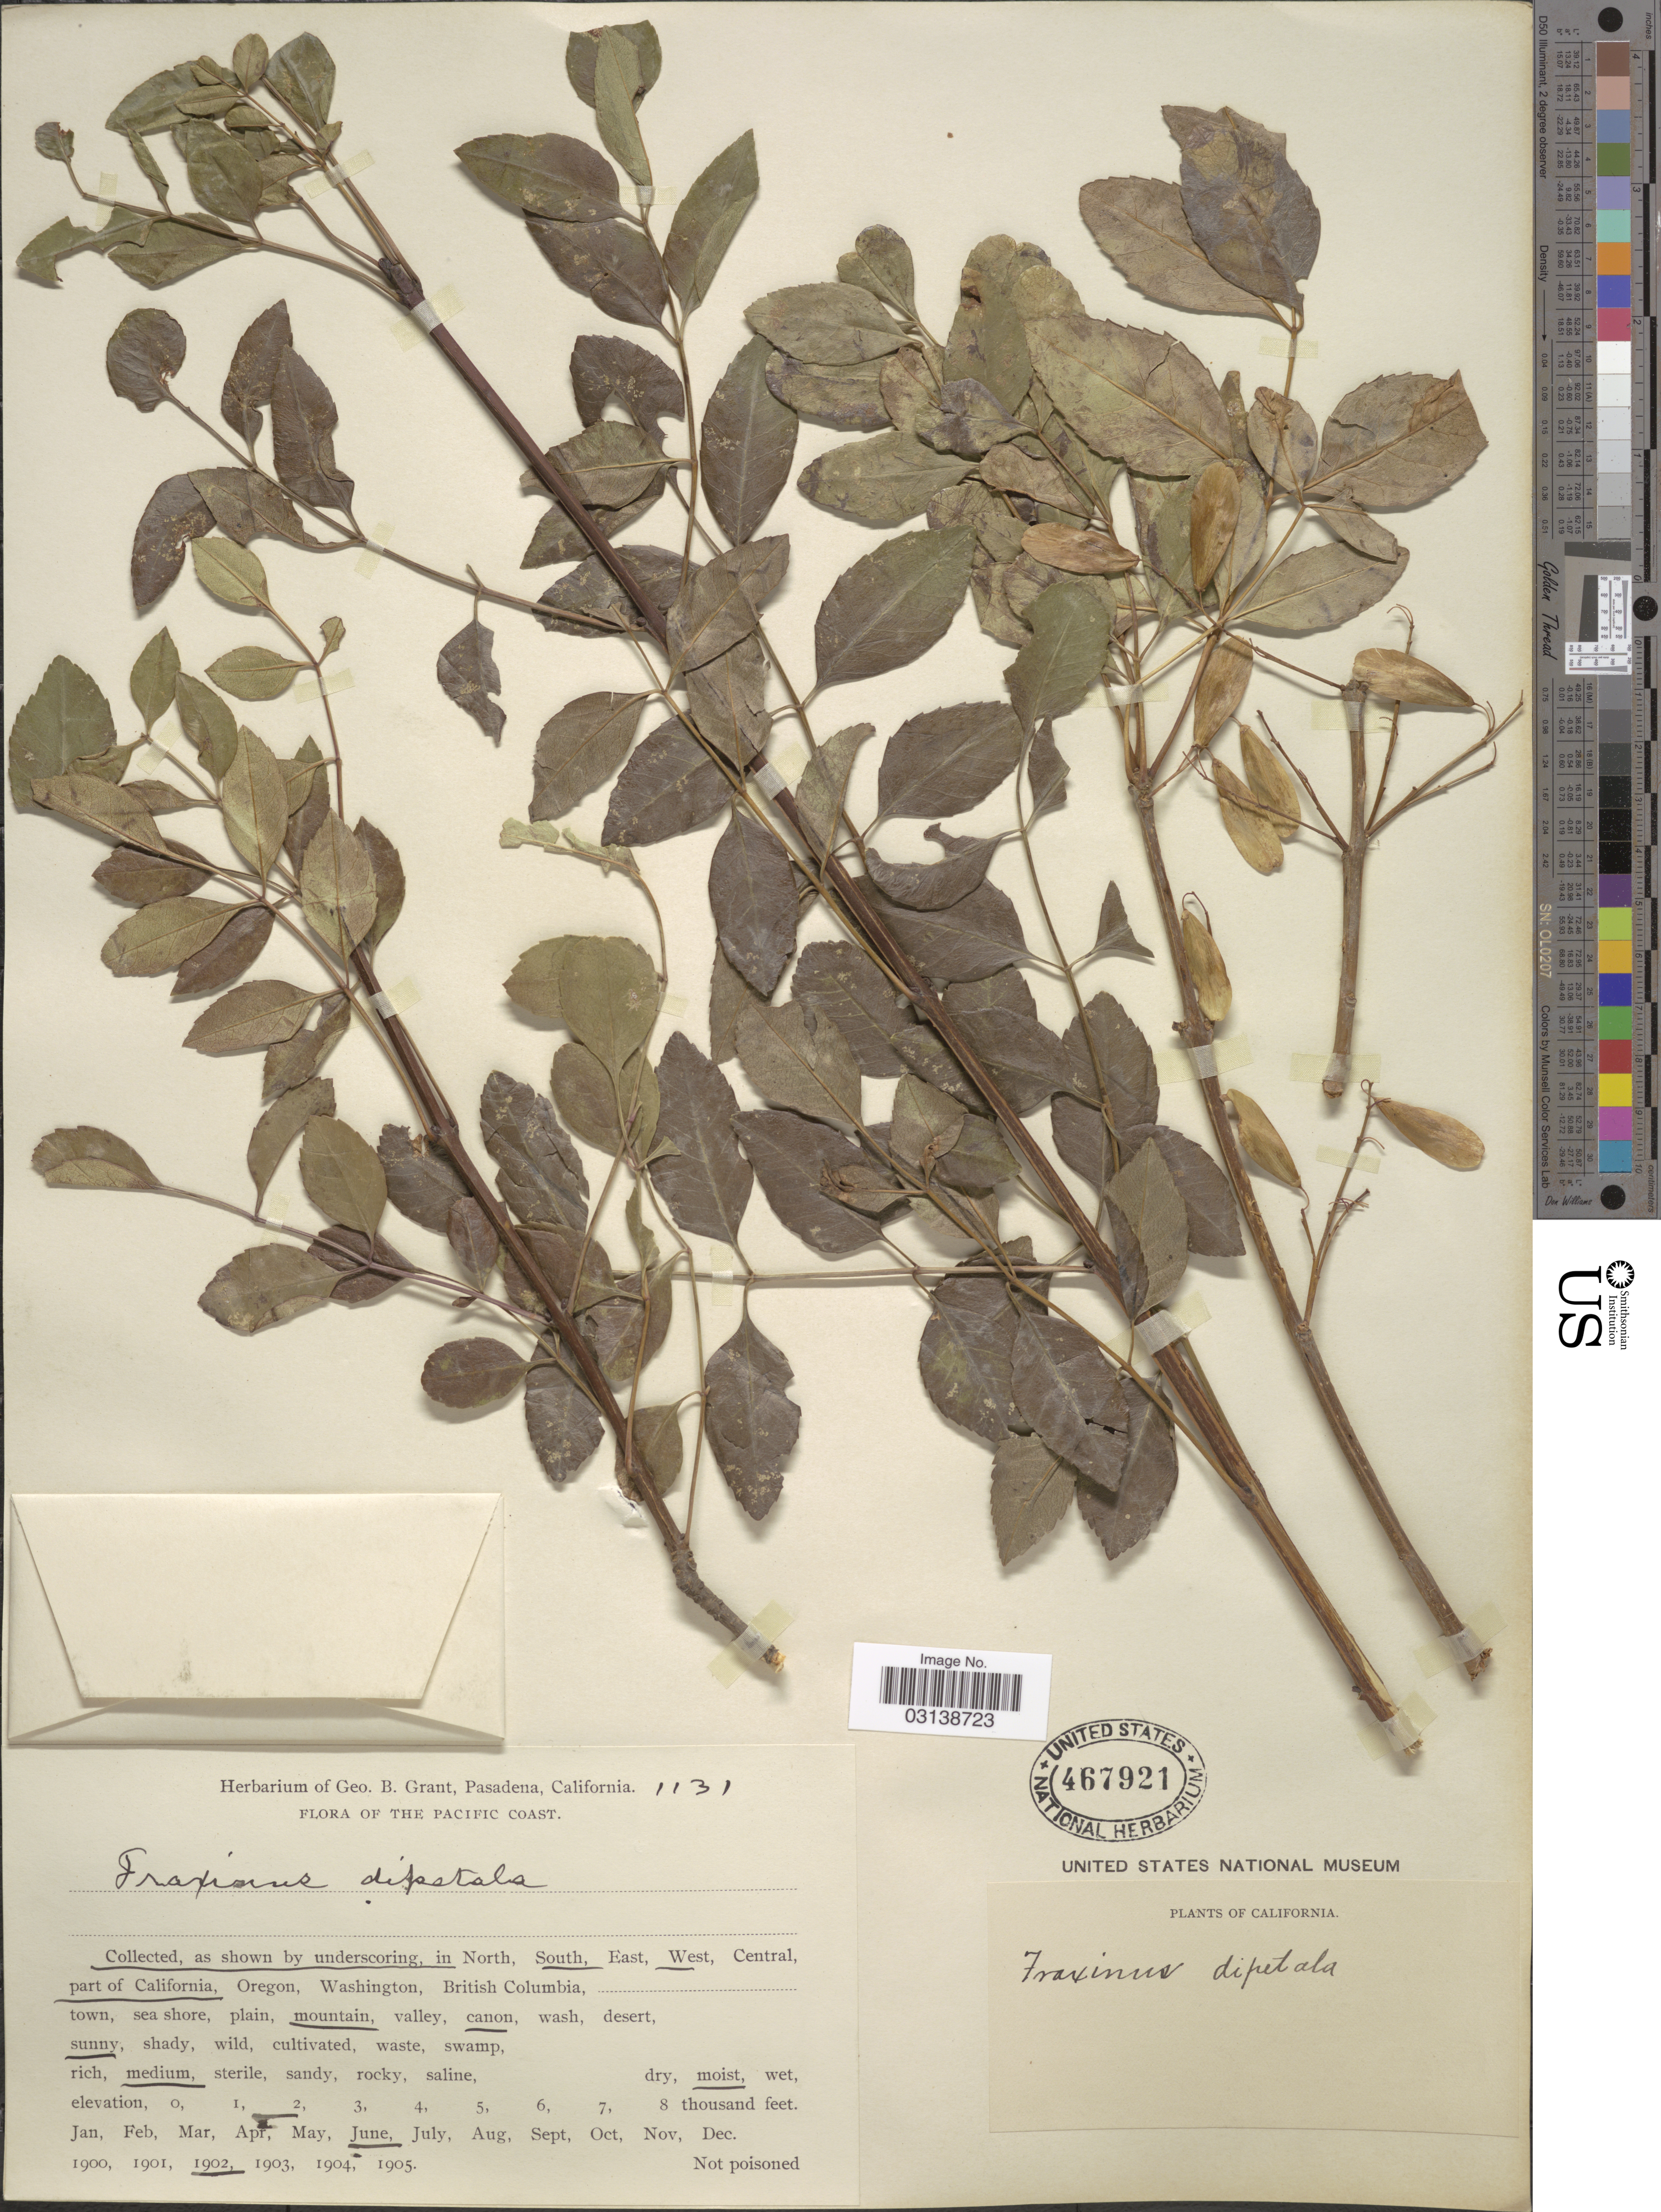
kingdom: Plantae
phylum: Tracheophyta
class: Magnoliopsida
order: Lamiales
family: Oleaceae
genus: Fraxinus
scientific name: Fraxinus dipetala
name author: Hook. & Arn.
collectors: ex herb. Geo. B. Grant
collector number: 1131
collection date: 1902-06-02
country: United States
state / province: California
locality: Pacific Coast. South, West, part of California. Mountain.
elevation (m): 610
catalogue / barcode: US 467921